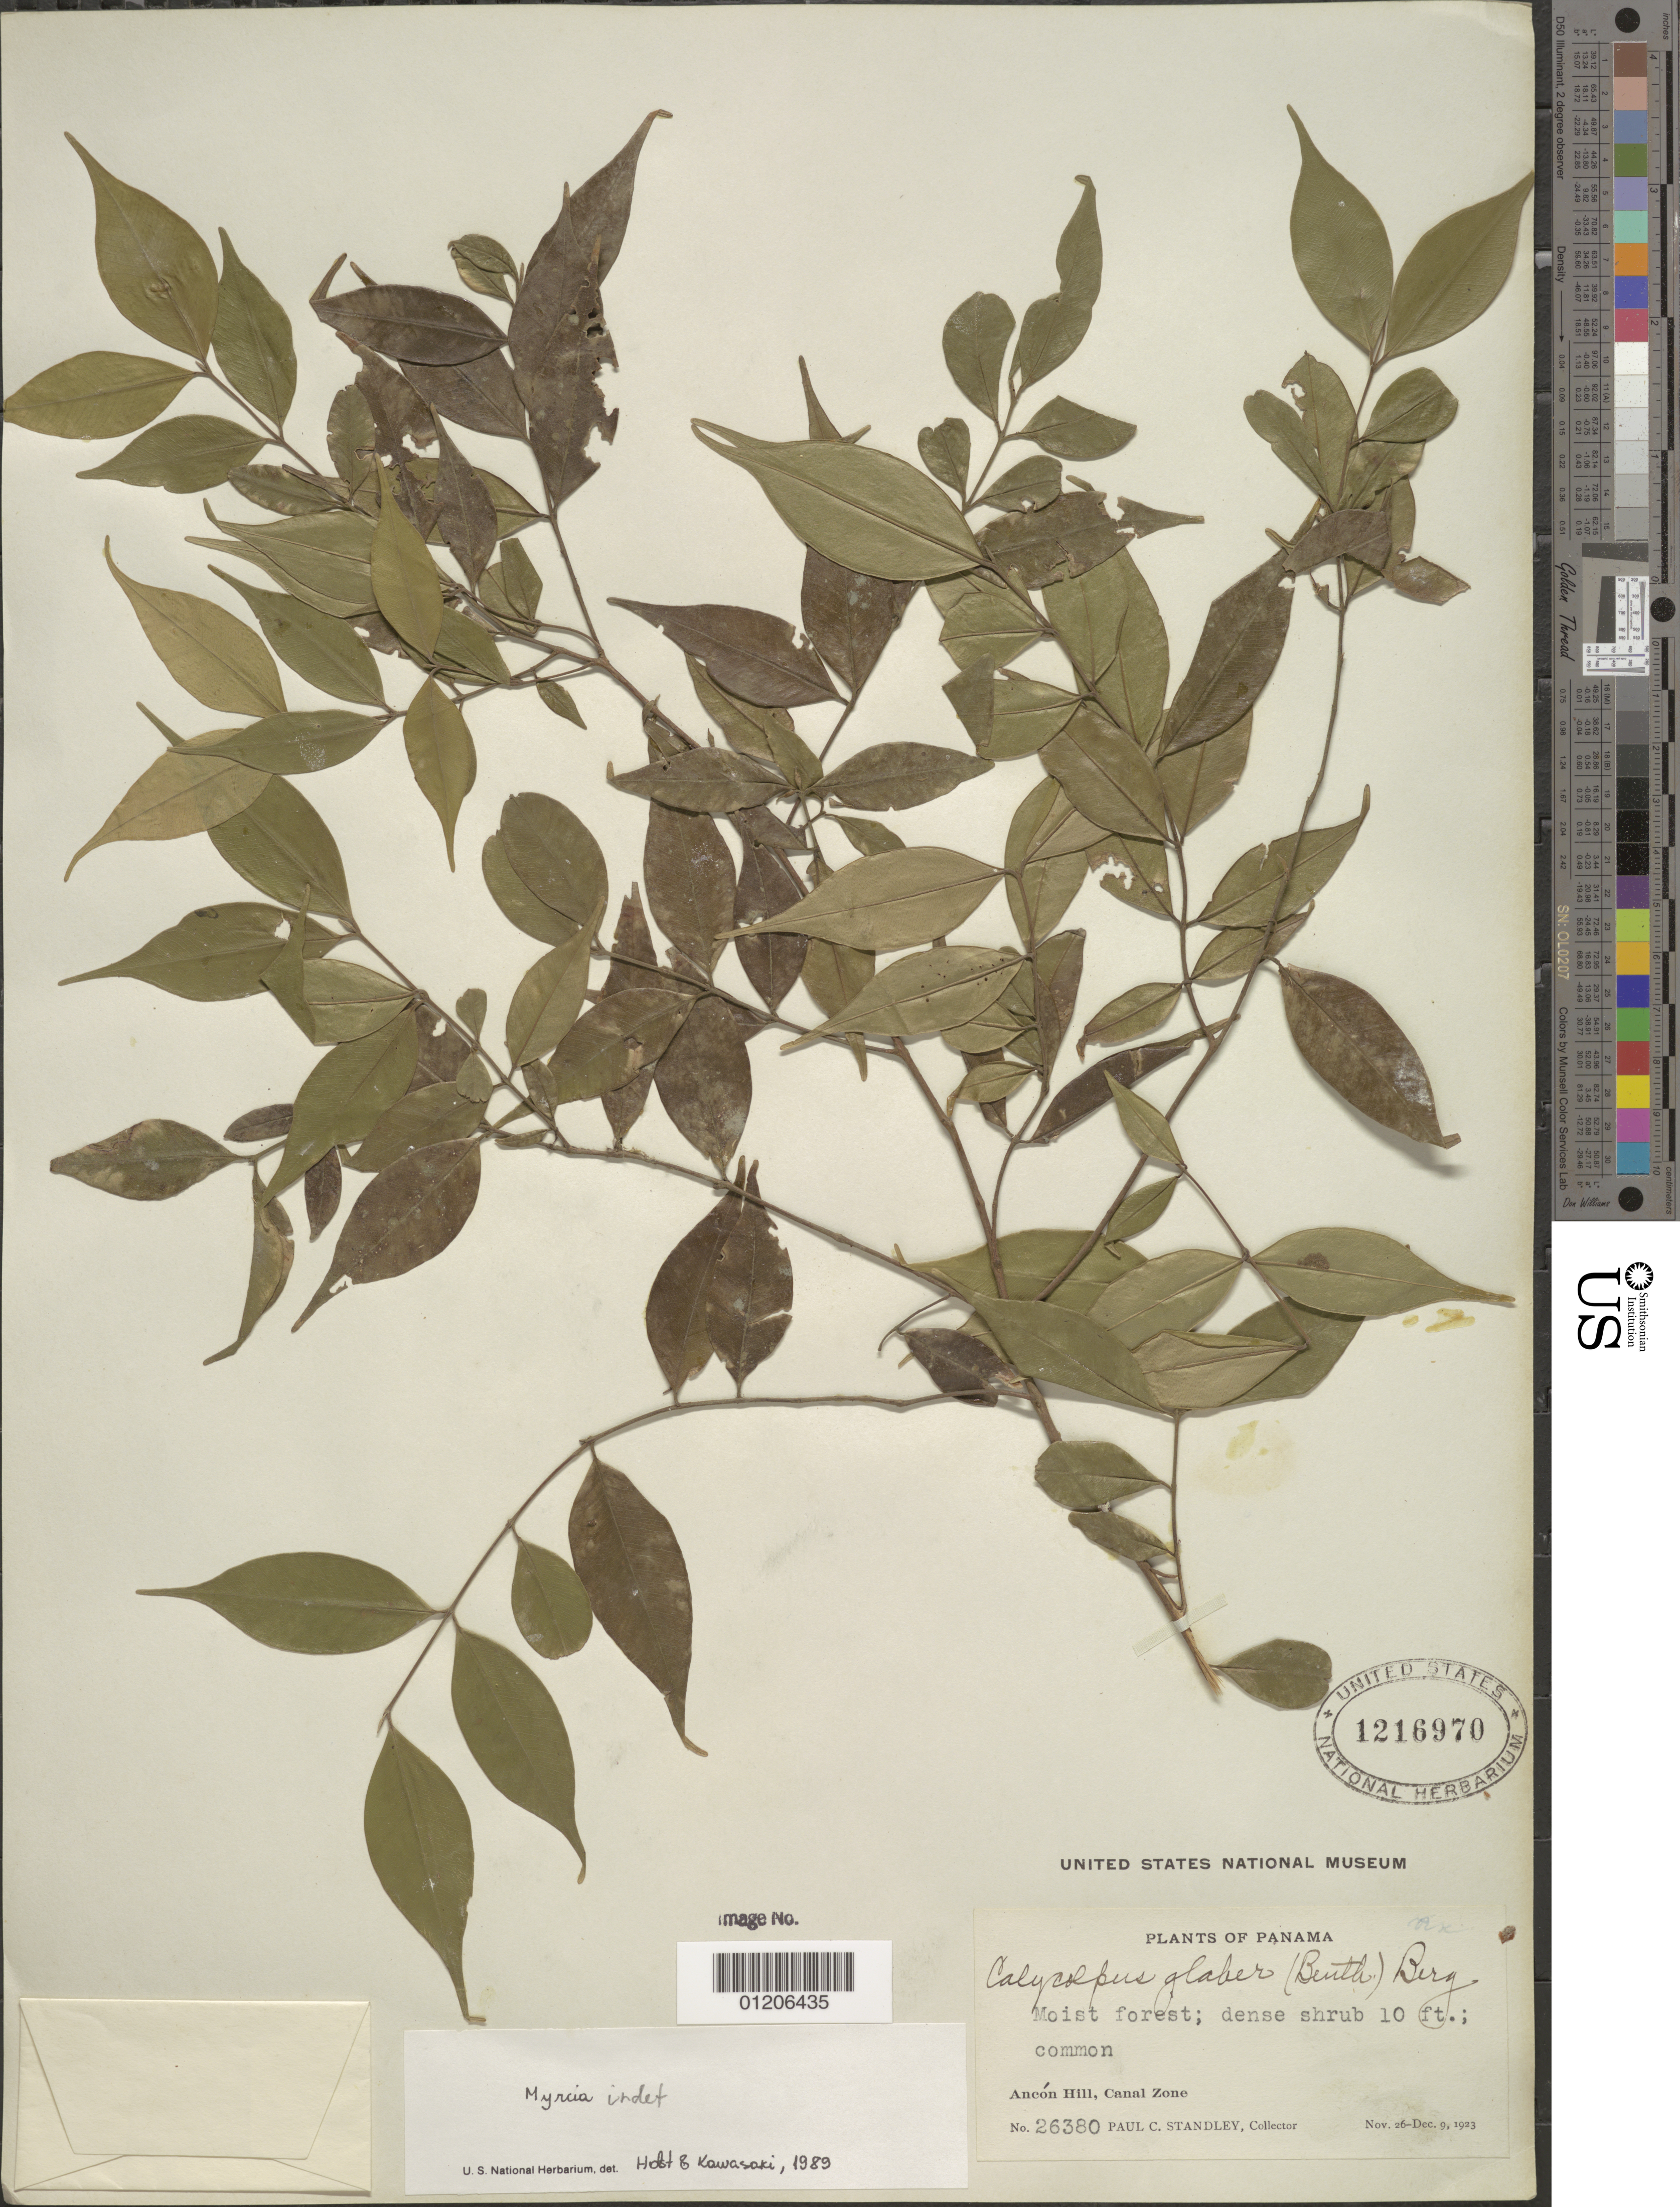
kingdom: Plantae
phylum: Tracheophyta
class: Magnoliopsida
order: Myrtales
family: Myrtaceae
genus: Myrcia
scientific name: Myrcia sp.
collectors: P. C. Standley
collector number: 26380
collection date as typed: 26 Nov 1923 to 09 Dec 1923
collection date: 1923-11-26/1923-12-09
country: Panama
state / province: Panamá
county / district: Canal Zone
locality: Ancón Hill.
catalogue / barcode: US 1216970